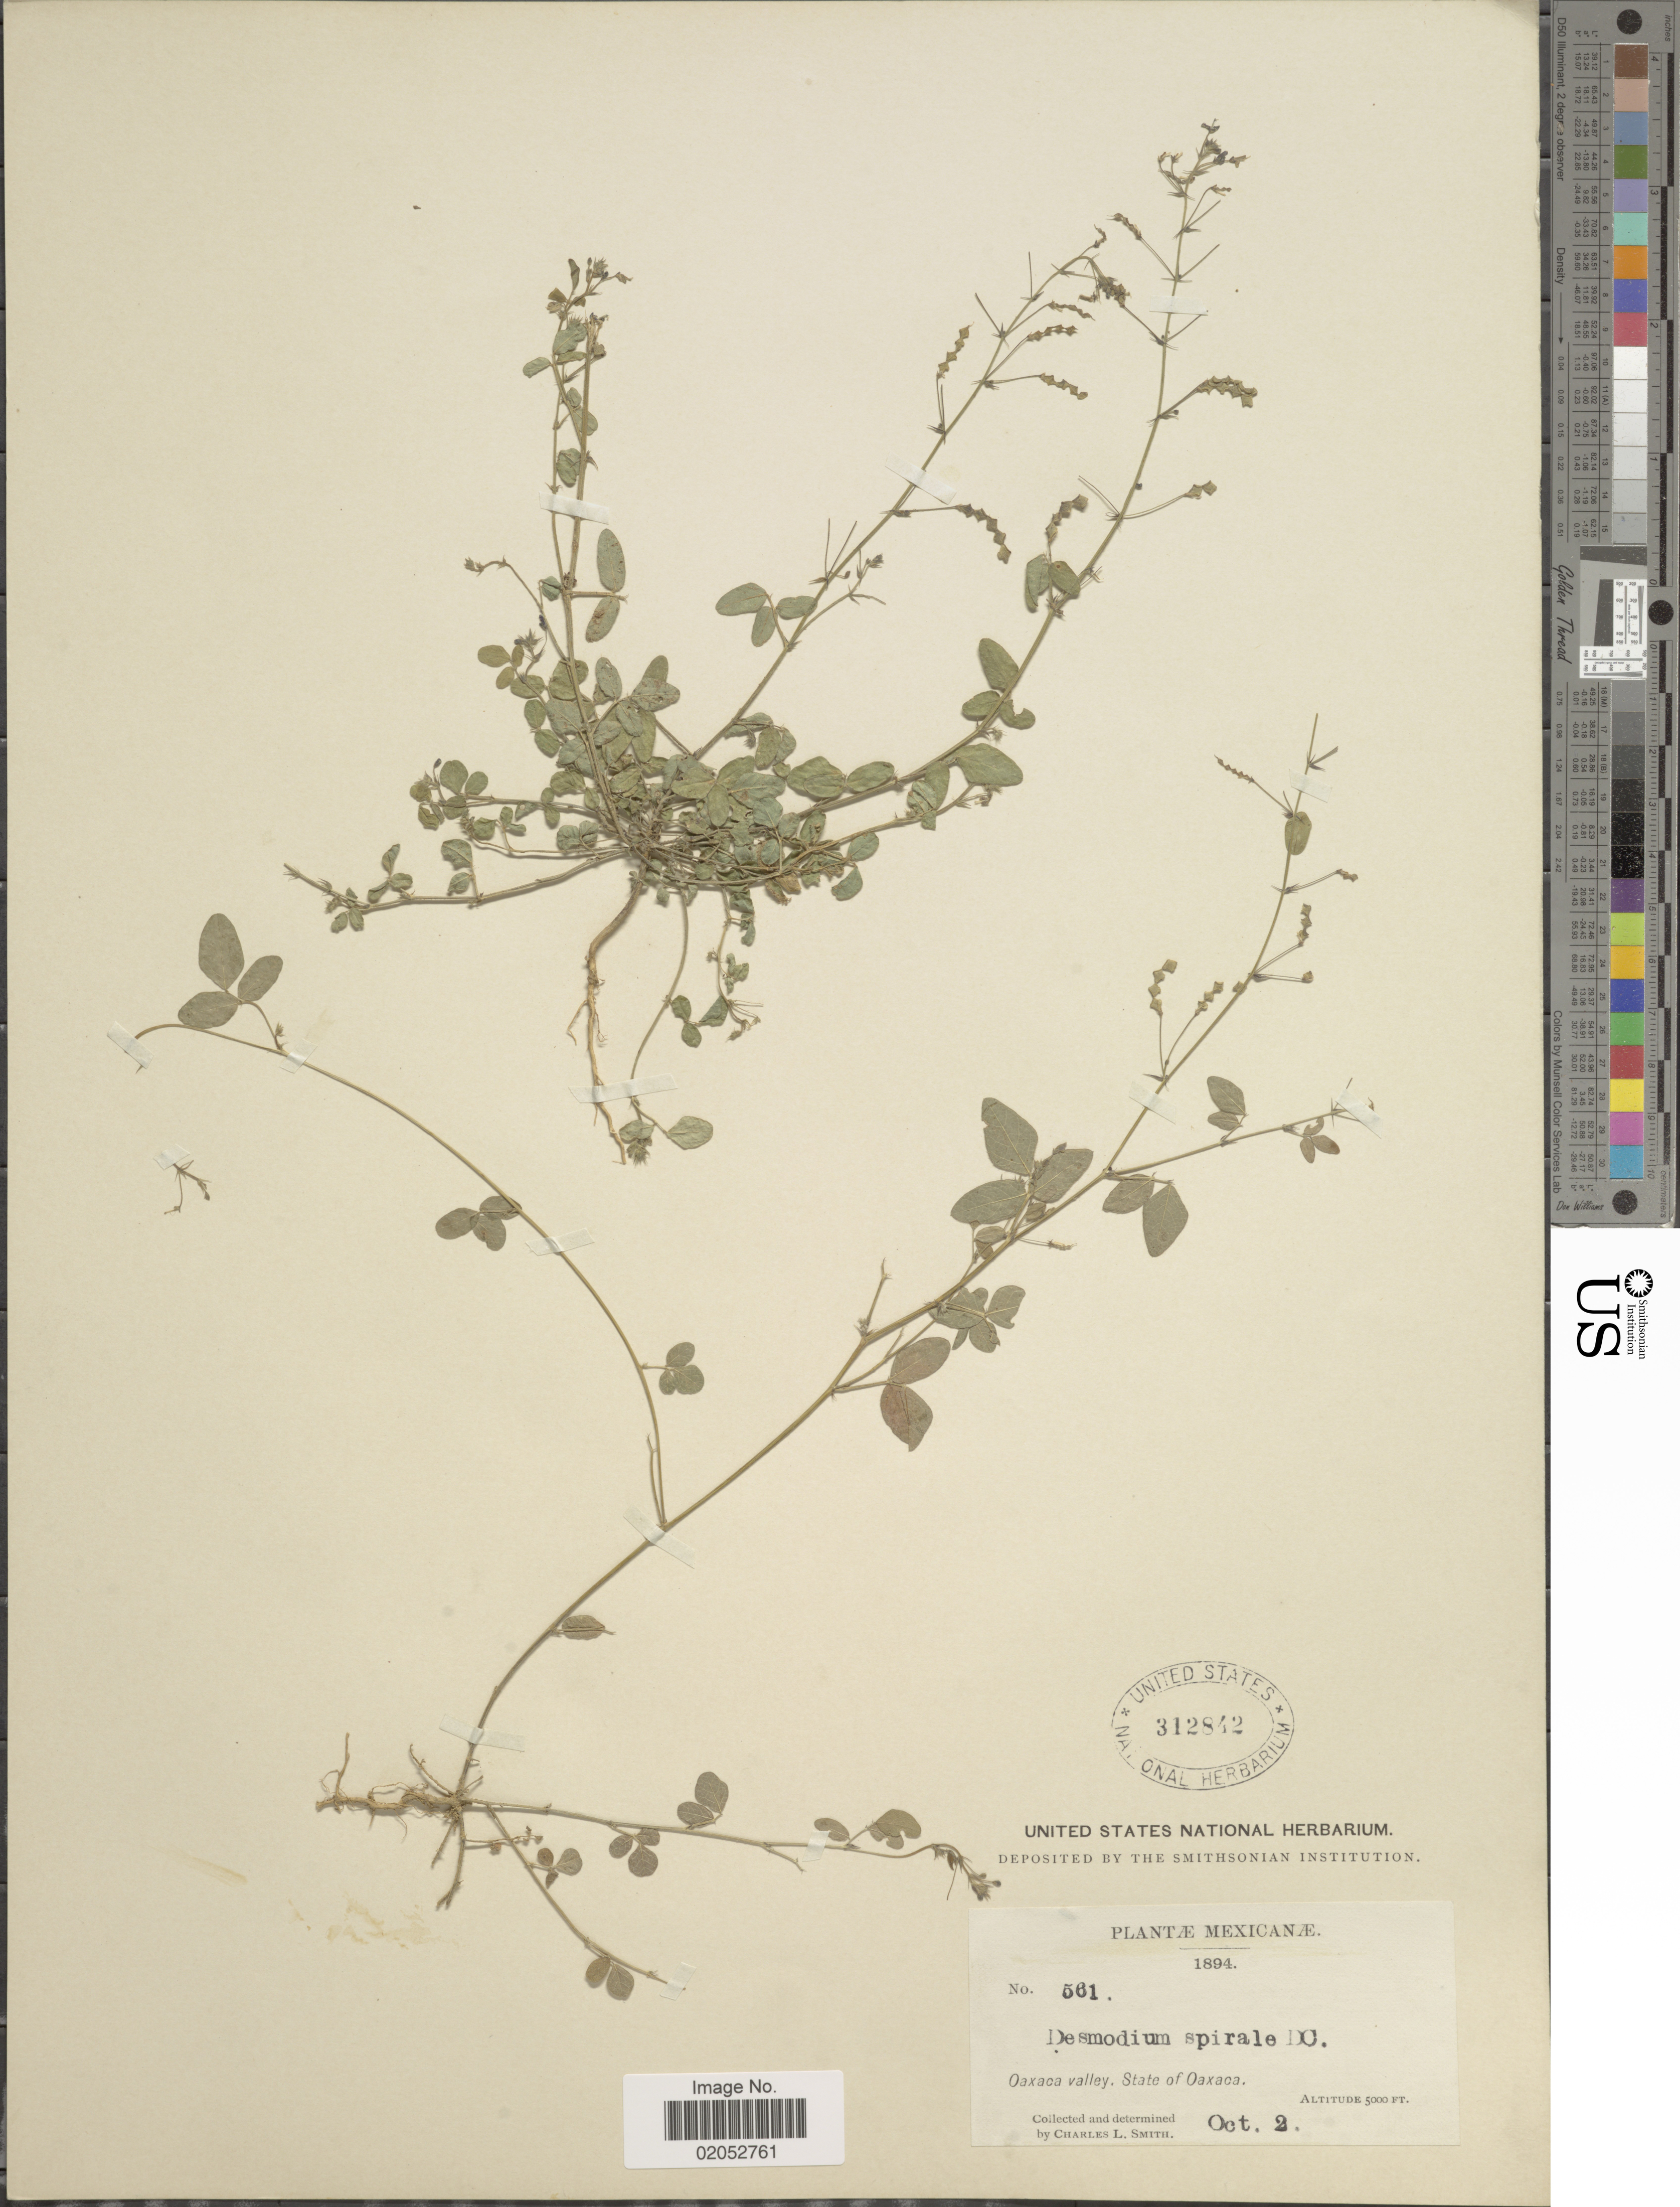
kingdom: Plantae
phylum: Tracheophyta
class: Magnoliopsida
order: Fabales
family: Fabaceae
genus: Desmodium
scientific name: Desmodium procumbens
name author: (Mill.) Hitchc.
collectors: C. L. Smith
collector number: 561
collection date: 1894-10-02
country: Mexico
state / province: Oaxaca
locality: Oaxaca Valley, State of Oaxca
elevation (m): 1524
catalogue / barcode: US 312842